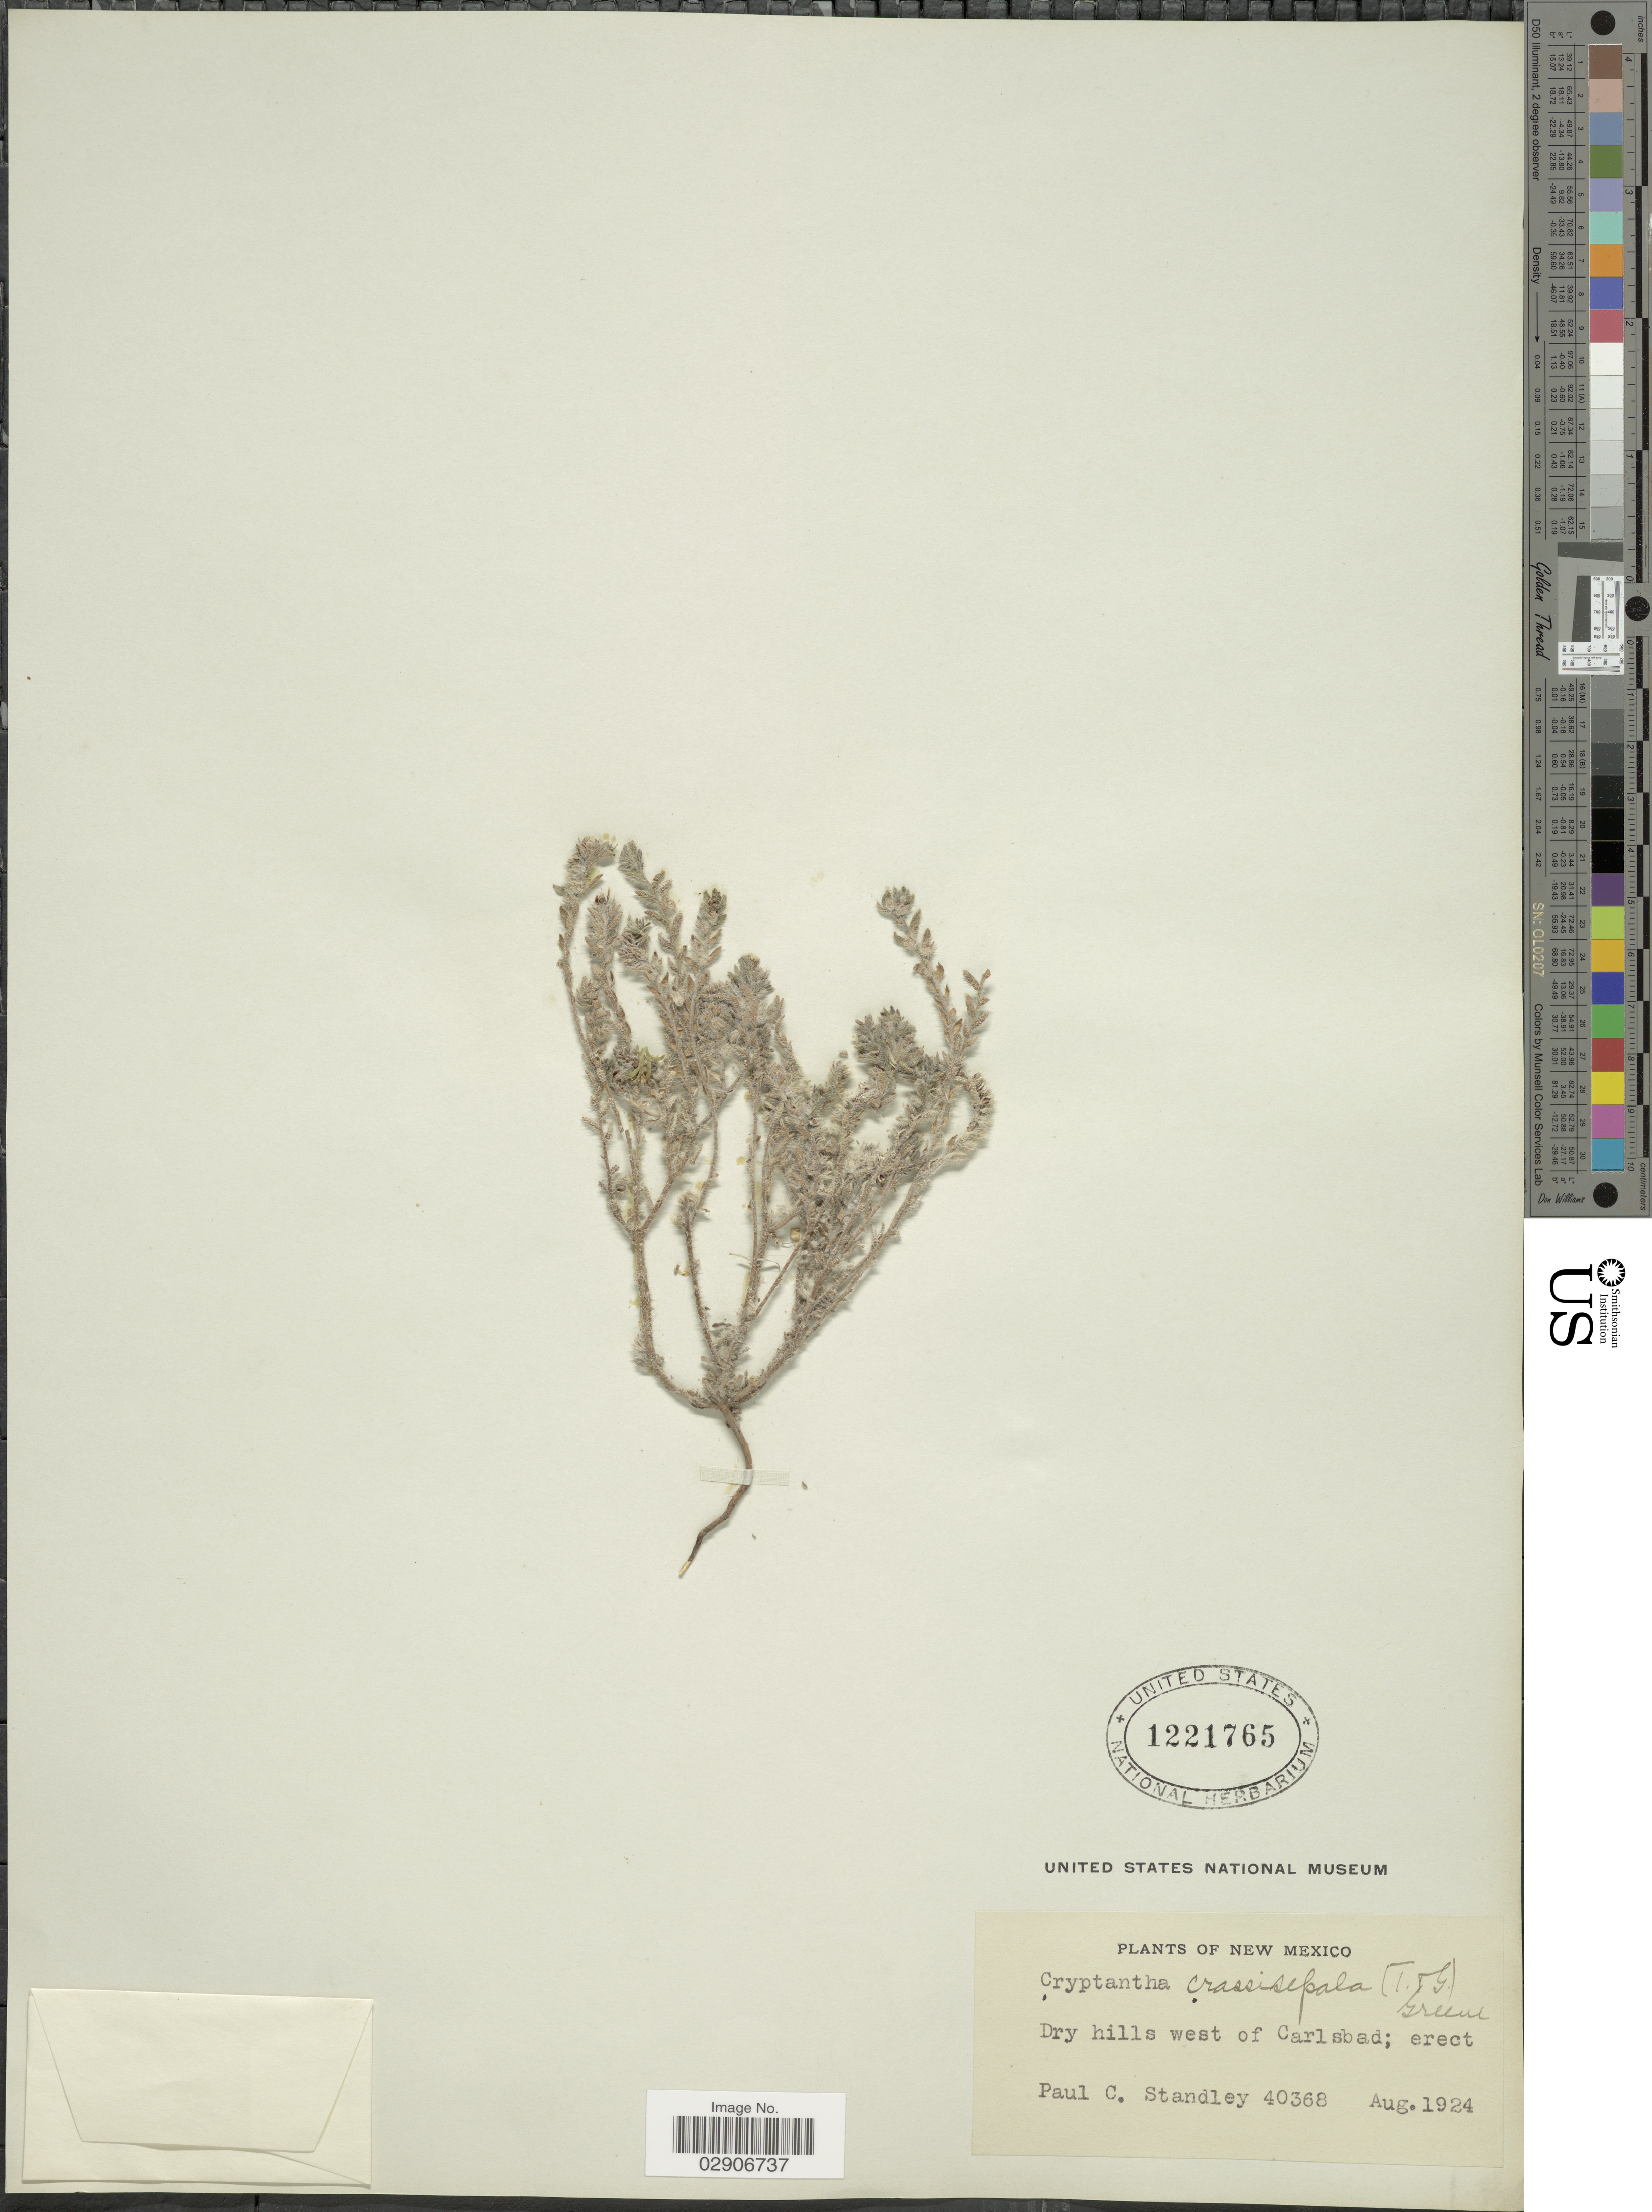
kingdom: Plantae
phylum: Tracheophyta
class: Magnoliopsida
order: Boraginales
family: Boraginaceae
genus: Cryptantha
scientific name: Cryptantha albida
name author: (Kunth) I.M. Johnst.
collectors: P. C. Standley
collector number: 40368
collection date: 1924-08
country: United States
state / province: New Mexico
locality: Dry hills west of Carlsbad; erect. New Mexico.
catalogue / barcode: US 1221765